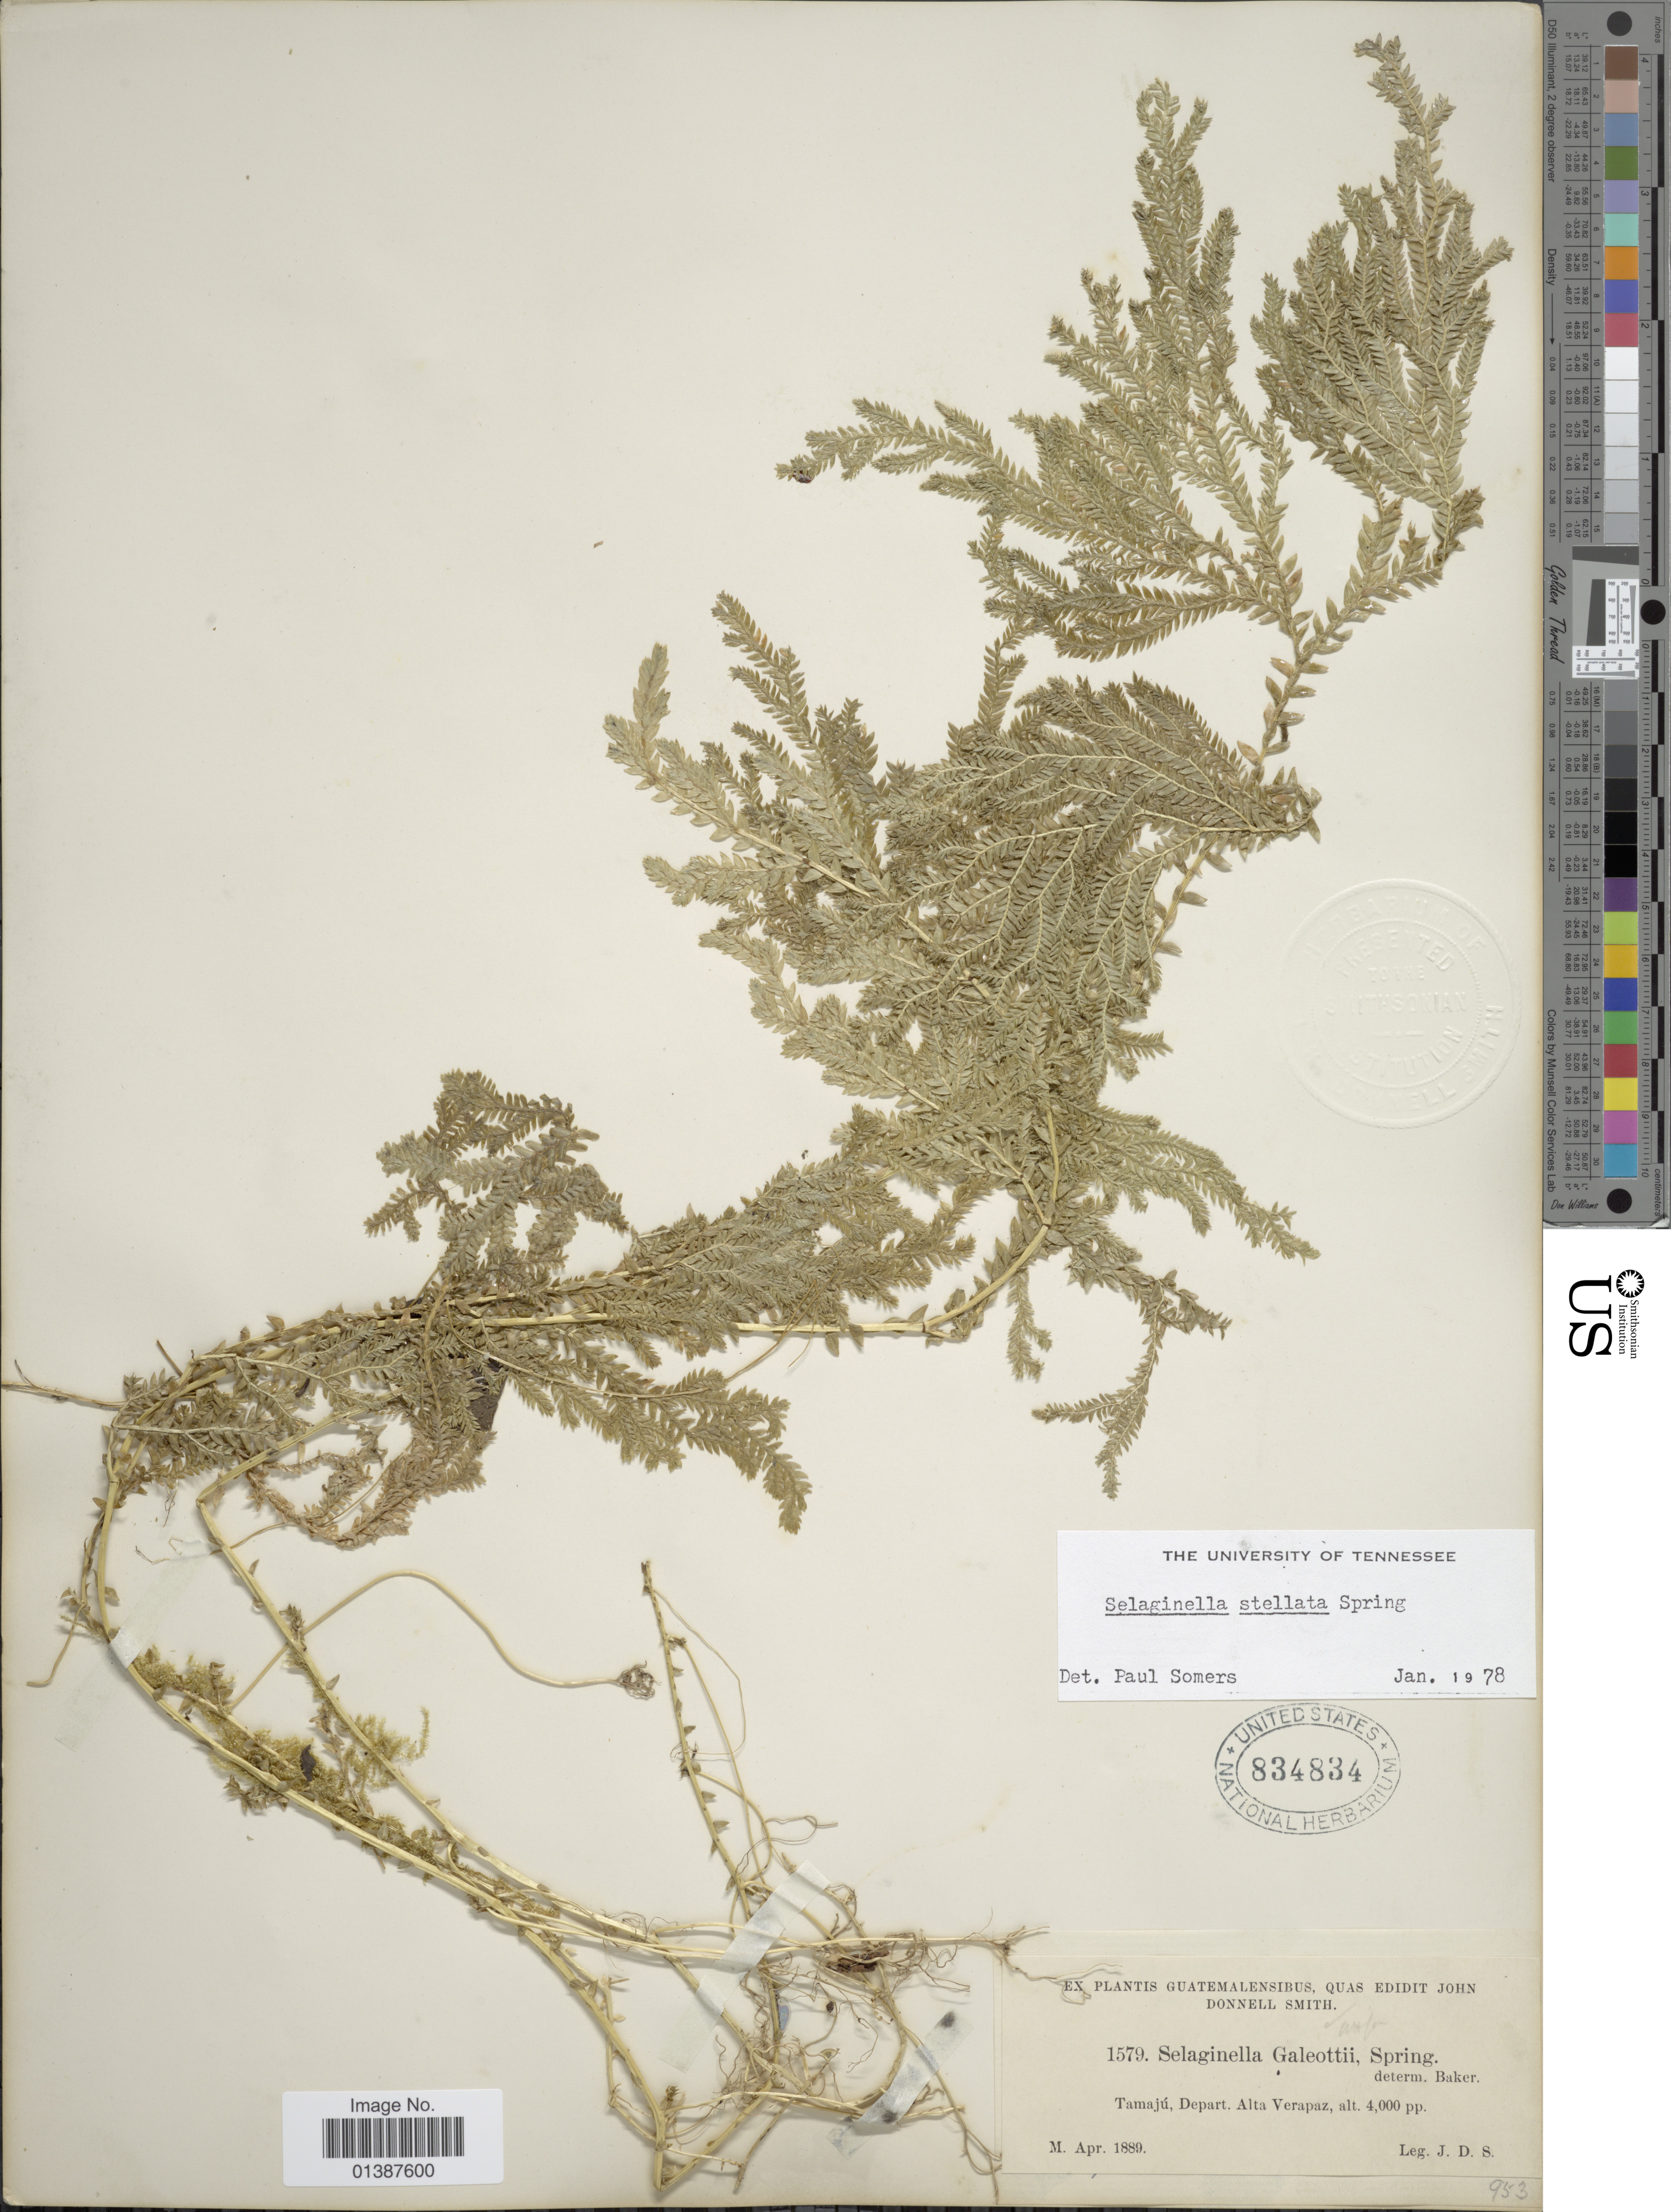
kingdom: Plantae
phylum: Tracheophyta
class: Lycopodiopsida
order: Selaginellales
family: Selaginellaceae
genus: Selaginella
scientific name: Selaginella galeottii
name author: Spring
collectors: J. D. Smith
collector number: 1579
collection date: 1889-04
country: Guatemala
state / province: Alta Verapaz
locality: Tamajú, Depart. Alta Verapaz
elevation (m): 1219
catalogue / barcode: US 834834